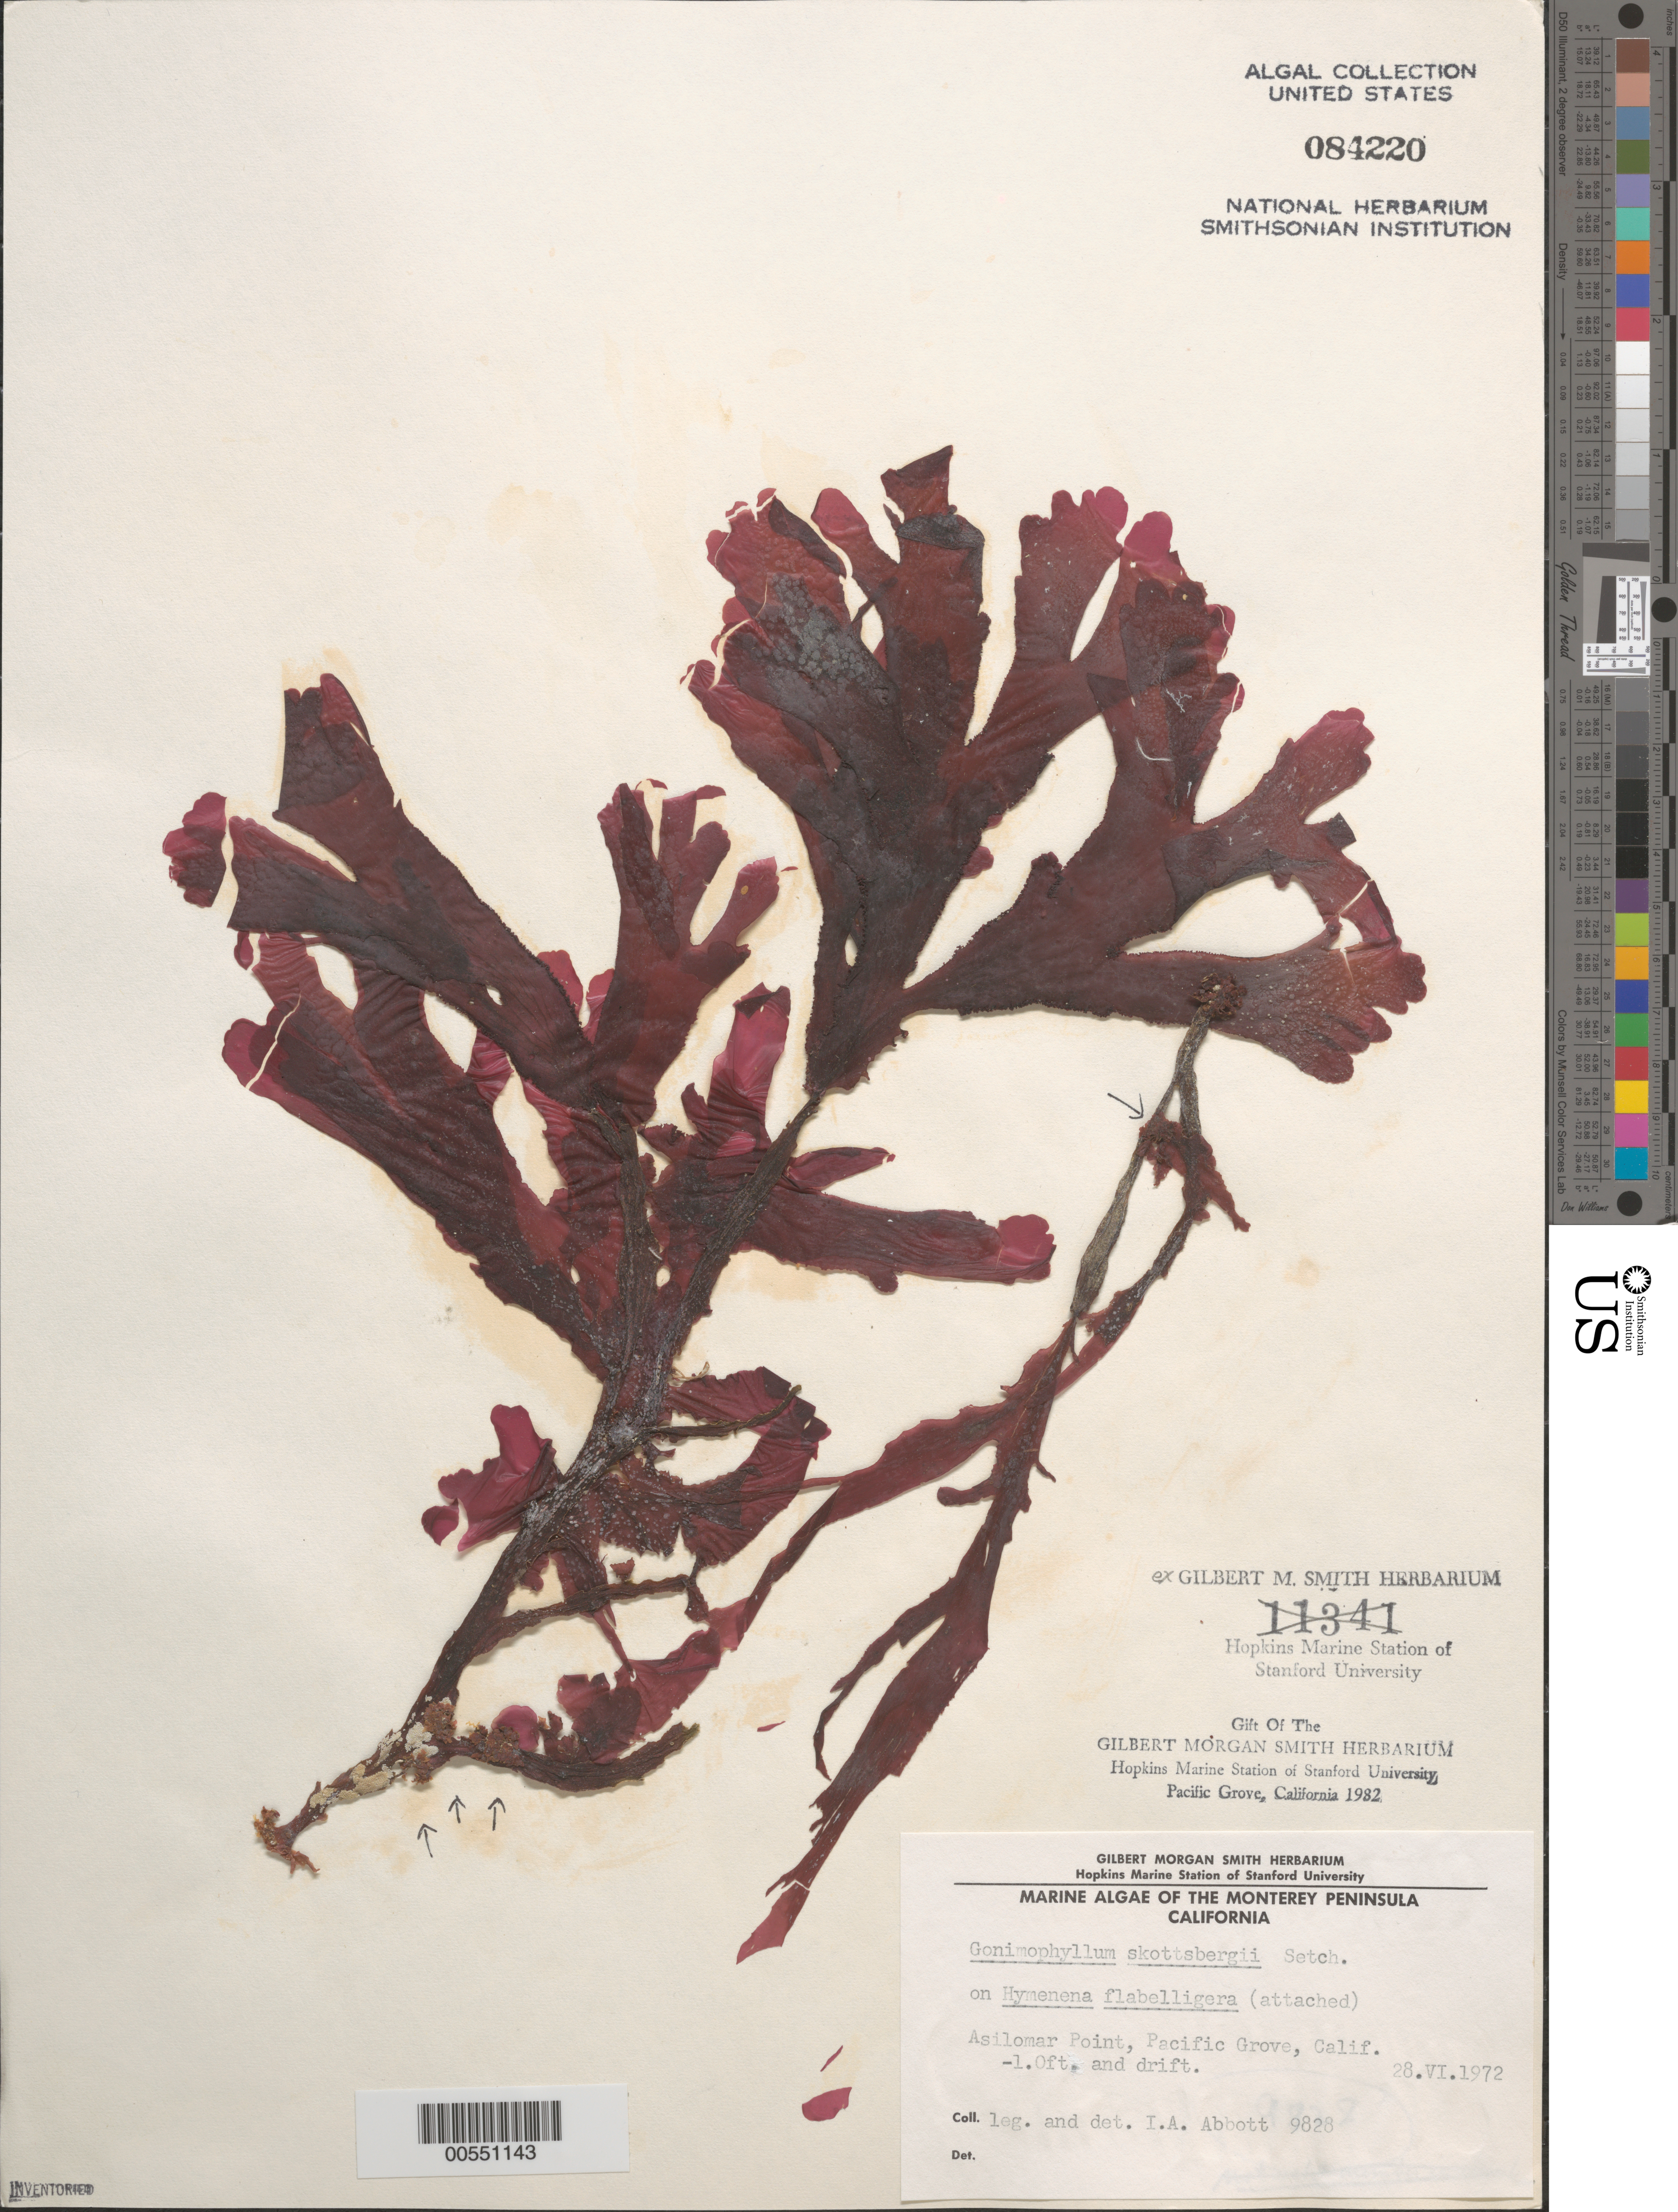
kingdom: Plantae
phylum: Rhodophyta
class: Florideophyceae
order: Ceramiales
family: Delesseriaceae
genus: Gonimophyllum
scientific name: Gonimophyllum skottsbergii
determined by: Abbott, Isabella A.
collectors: I. A. Abbott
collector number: IAA 9828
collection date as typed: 28 Jun 1972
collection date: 1972-06-28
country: United States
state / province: California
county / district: Monterey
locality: Asilomar Point, Pacific Grove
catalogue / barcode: US 84220